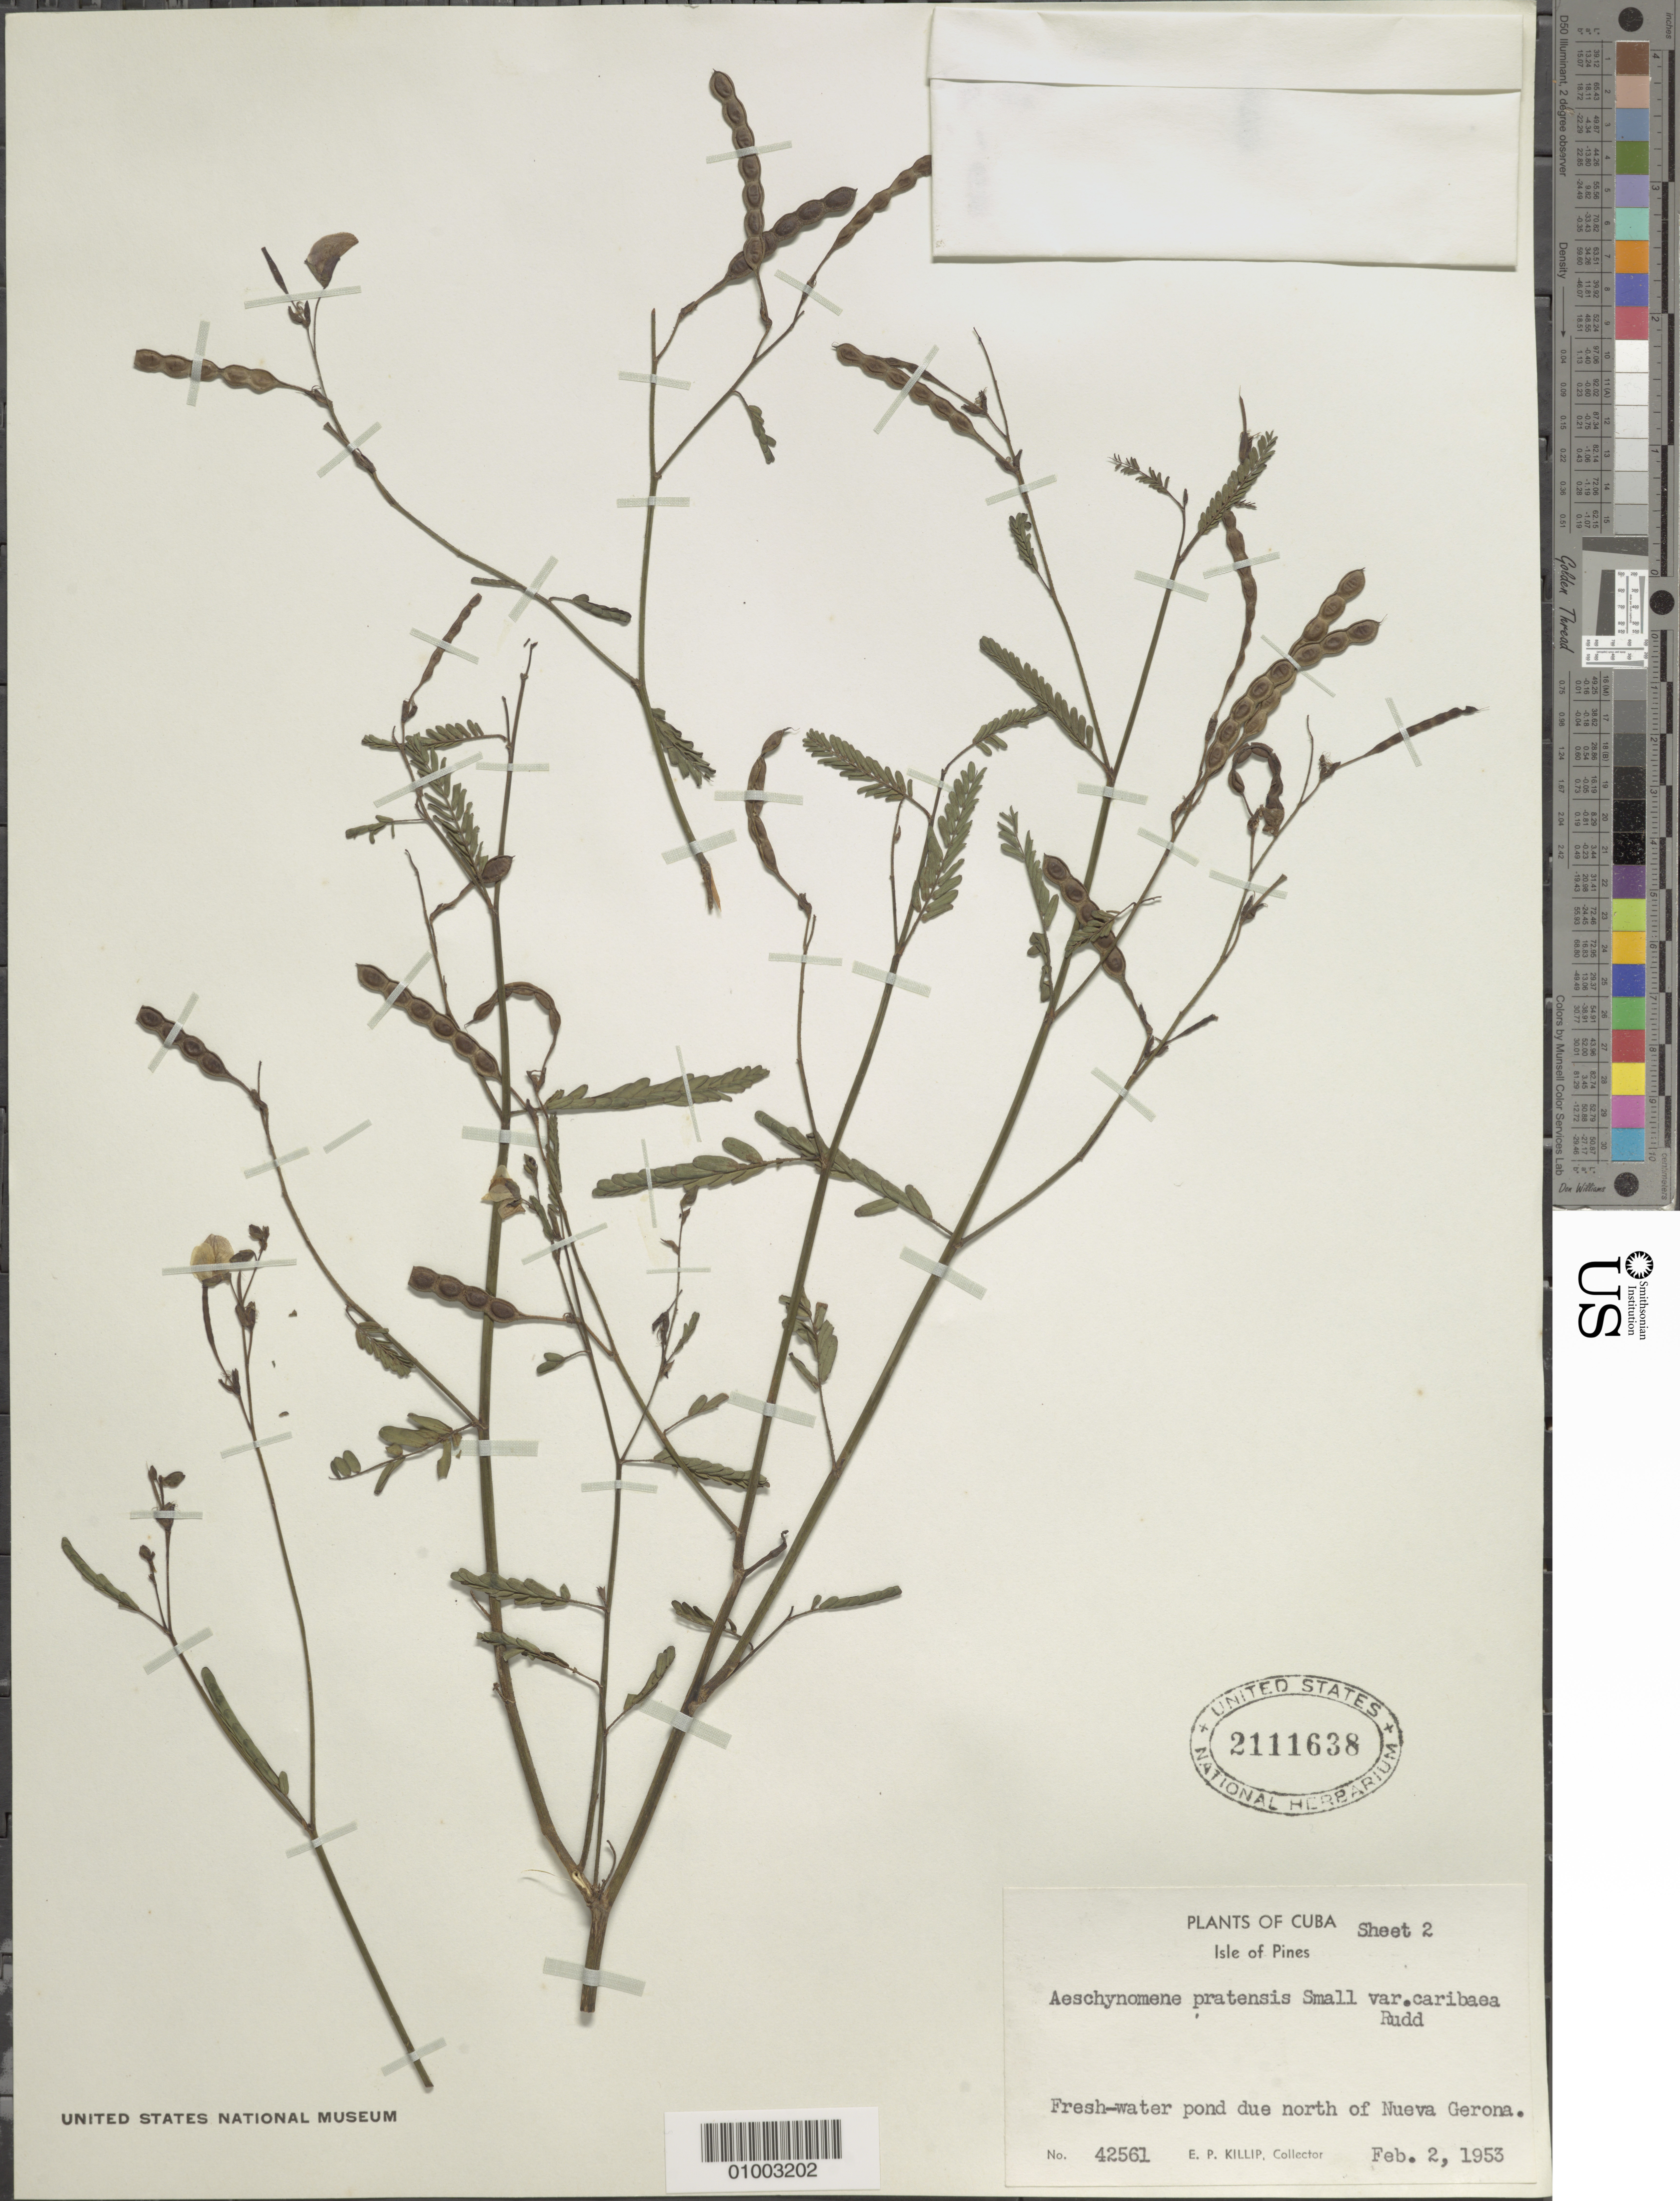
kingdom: Plantae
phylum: Tracheophyta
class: Magnoliopsida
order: Fabales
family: Fabaceae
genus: Aeschynomene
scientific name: Aeschynomene pratensis var. caribaea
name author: Rudd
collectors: E. P. Killip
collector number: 42561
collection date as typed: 02 Feb 1953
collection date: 1953-02-02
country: Cuba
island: Isla de la Juventud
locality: Fresh water pond due north of Nueva Gerona, Isle of Pines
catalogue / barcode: US 2111638